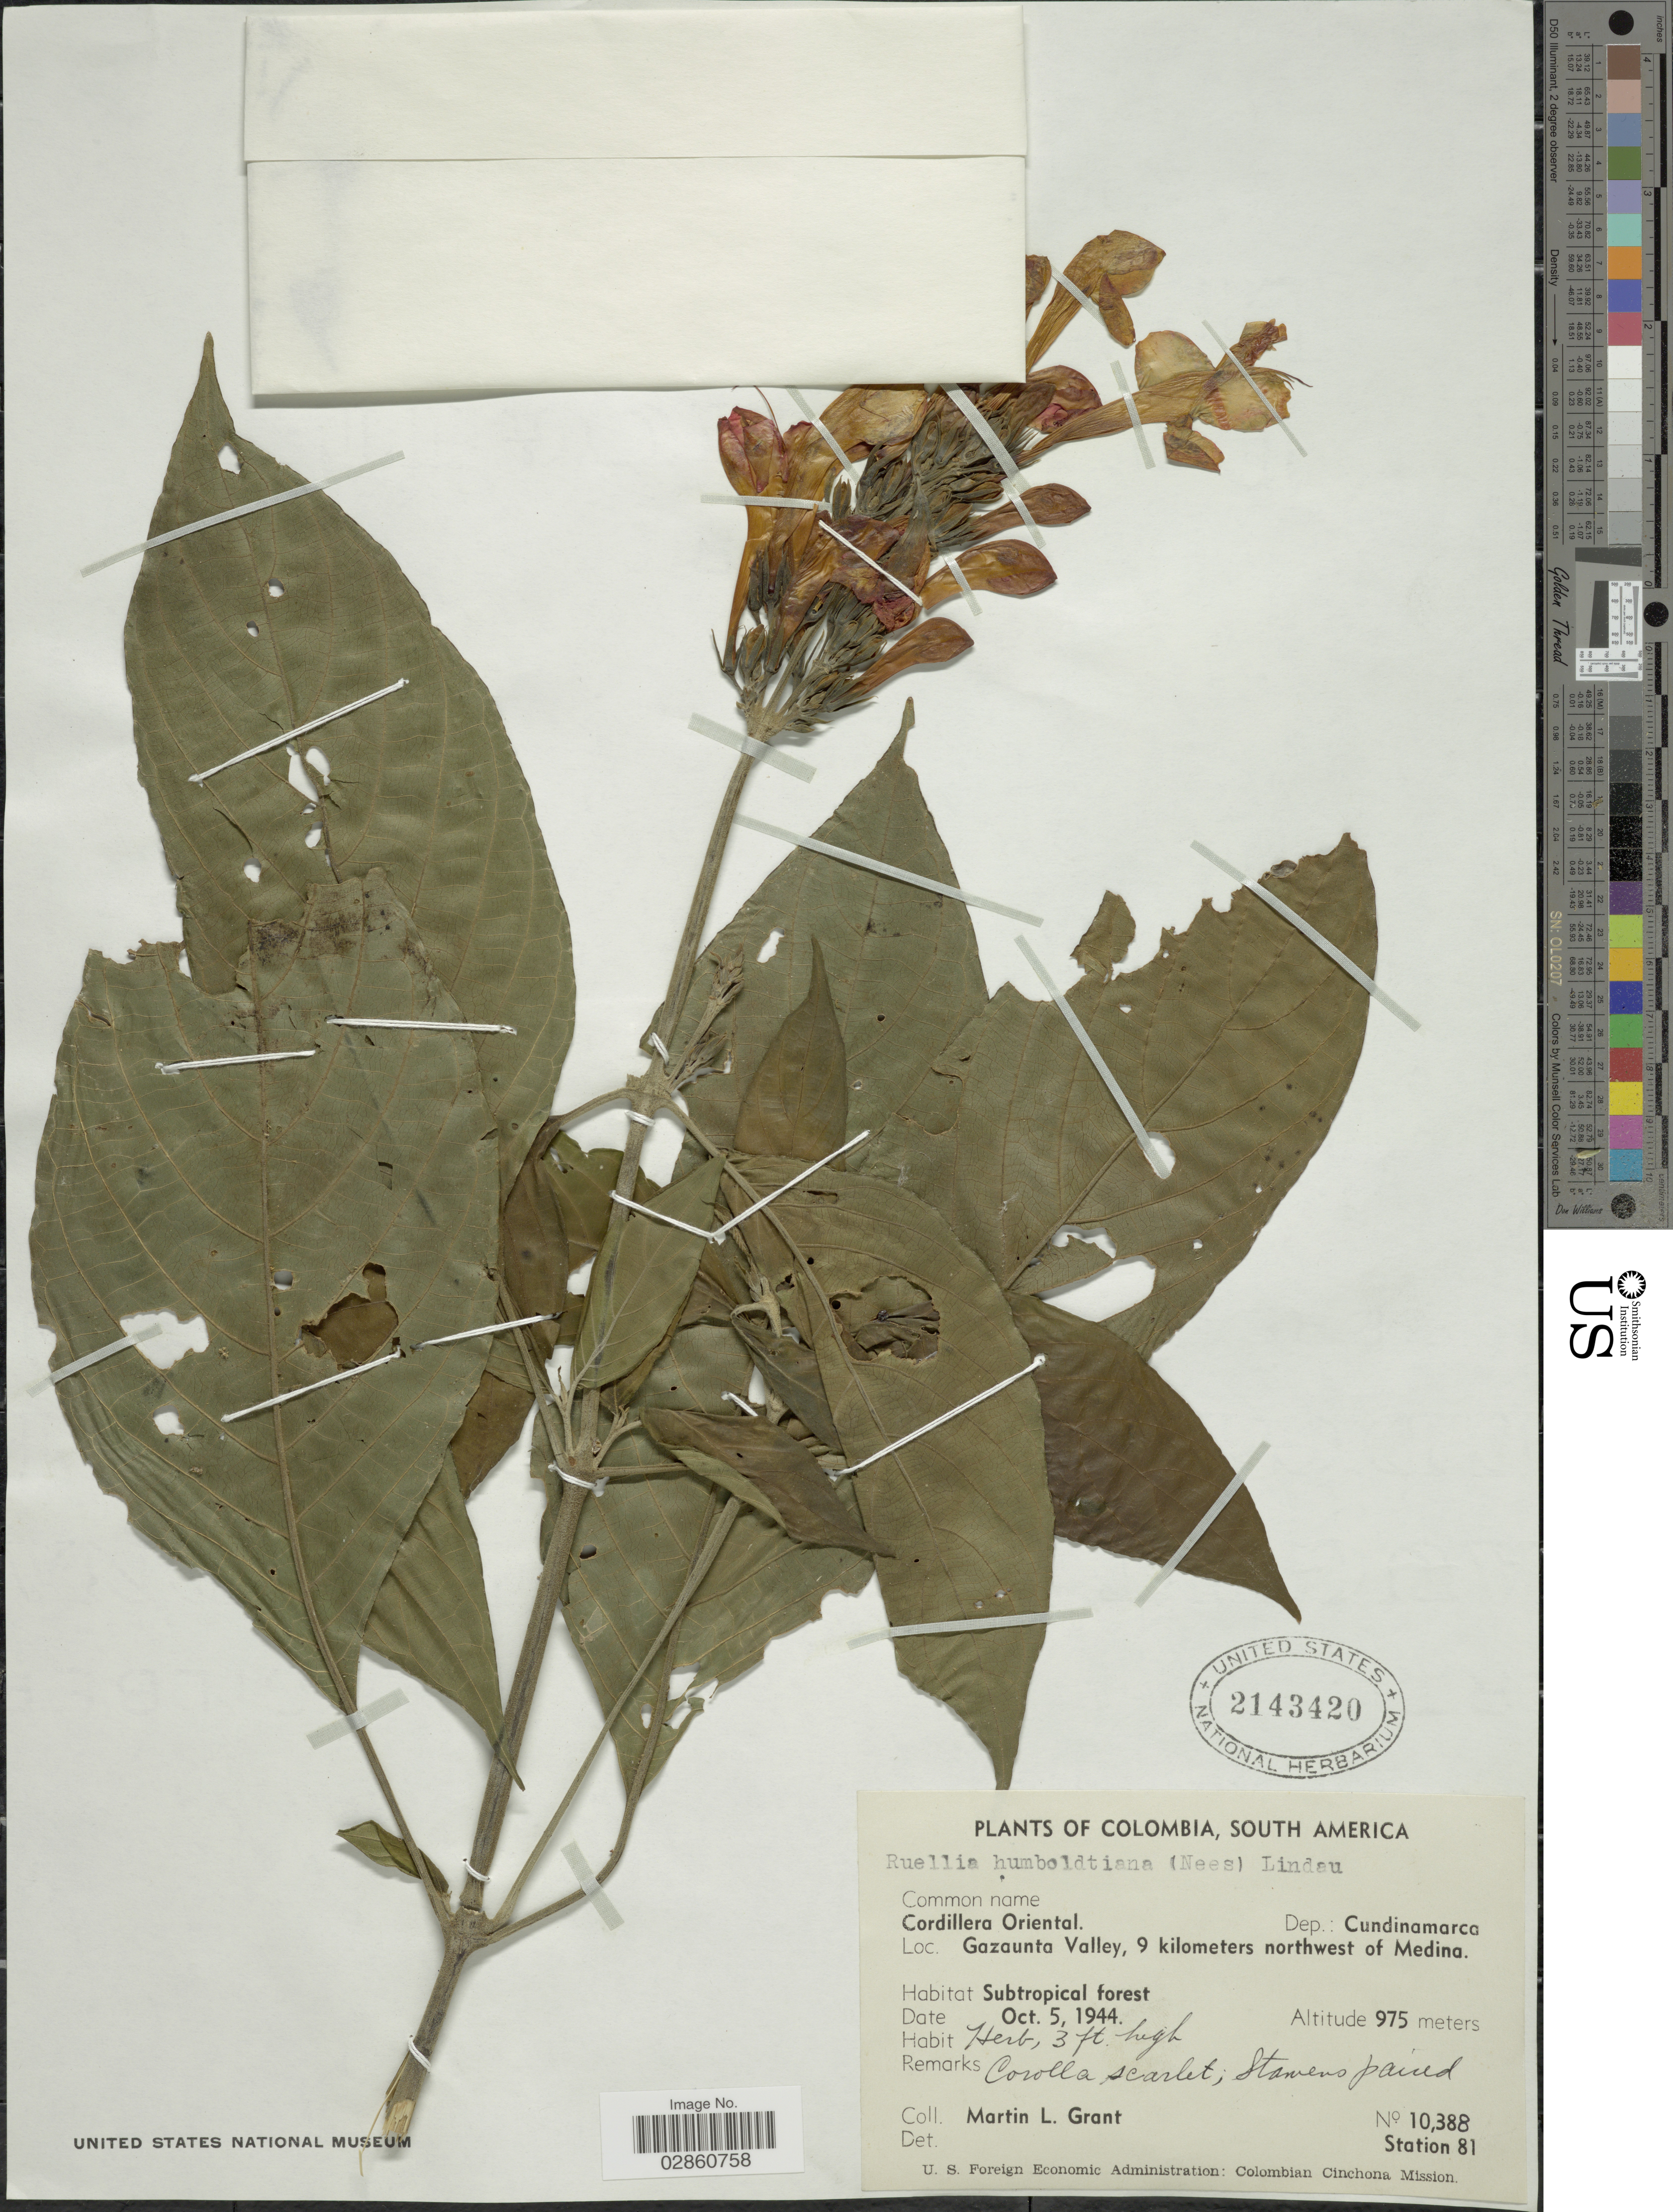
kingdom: Plantae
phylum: Tracheophyta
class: Magnoliopsida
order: Lamiales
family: Acanthaceae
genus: Ruellia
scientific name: Ruellia humboldtiana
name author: (Nees) Lindau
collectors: M. L. Grant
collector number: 10388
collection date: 1944-10-05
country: Colombia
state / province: Cundinamarca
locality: Cordillera Oriental. Dep.: Cundinamarca. Gazaunta Valley, 9 kilometers northwest of Medina.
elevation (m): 975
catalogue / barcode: US 2143420